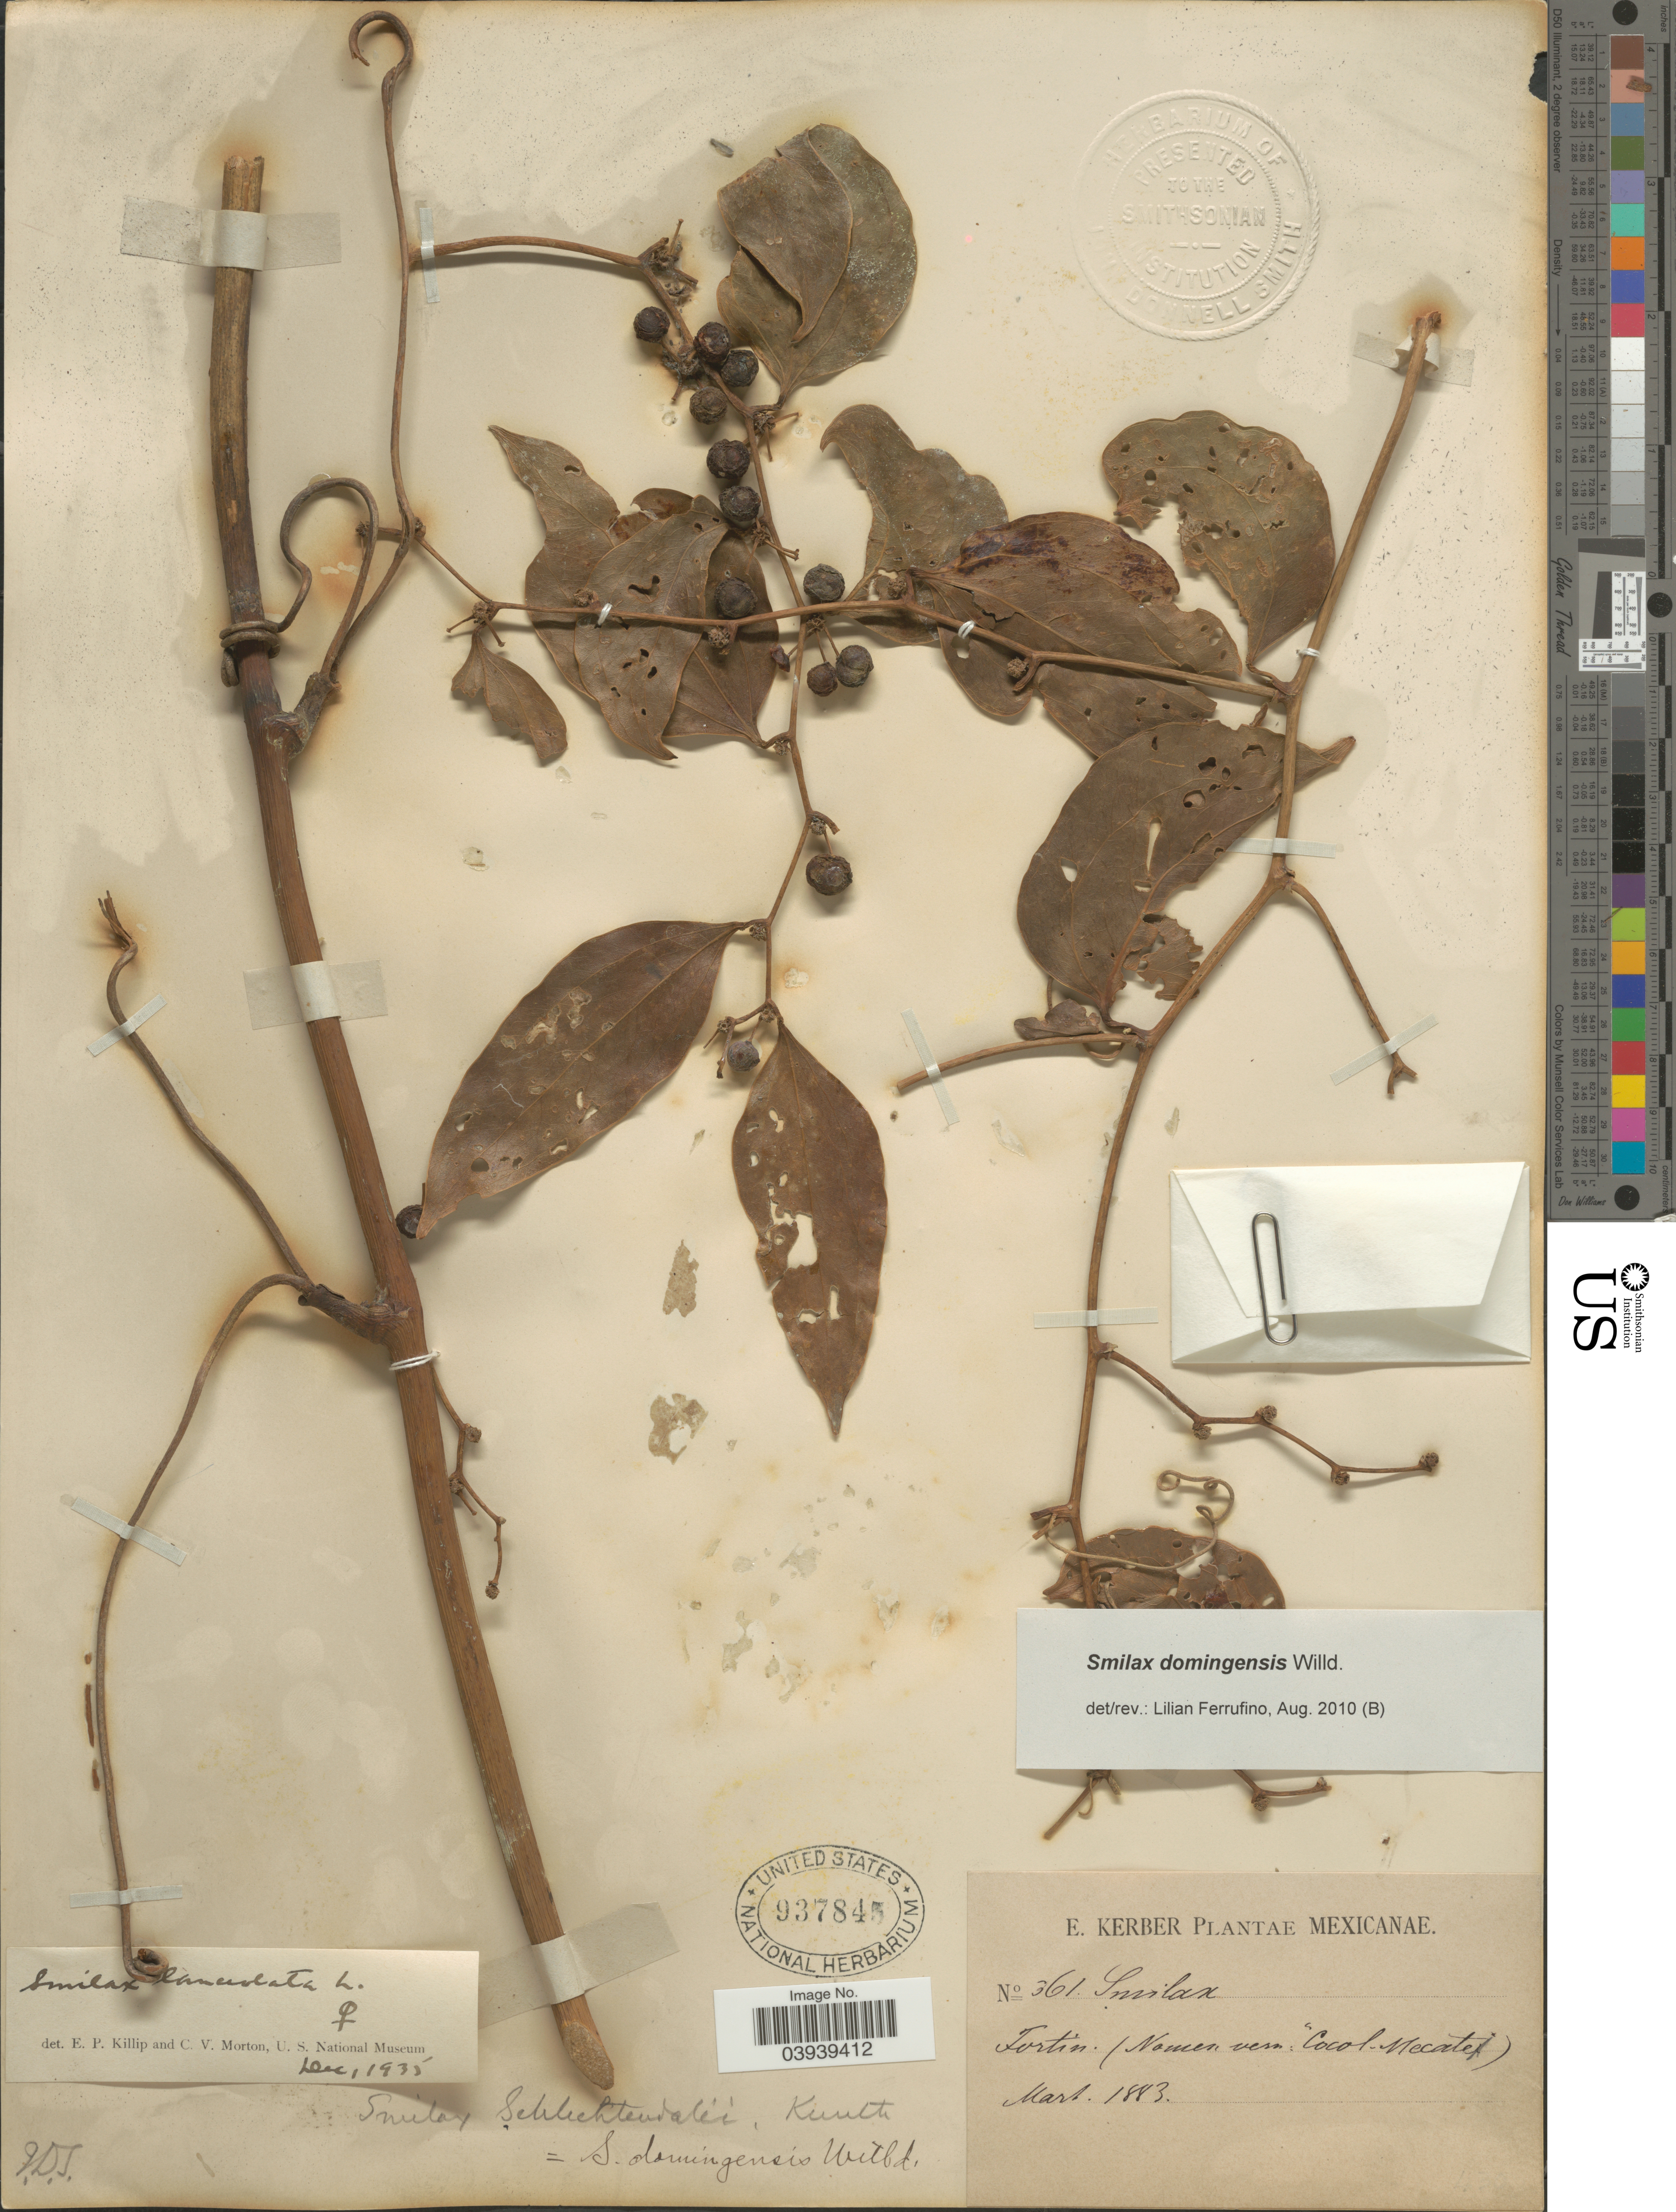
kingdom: Plantae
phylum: Tracheophyta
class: Liliopsida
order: Liliales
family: Smilacaceae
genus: Smilax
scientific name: Smilax domingensis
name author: Willd.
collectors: E. Kerber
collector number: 361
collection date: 1883-03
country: Mexico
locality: Fortin.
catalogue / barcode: US 937845